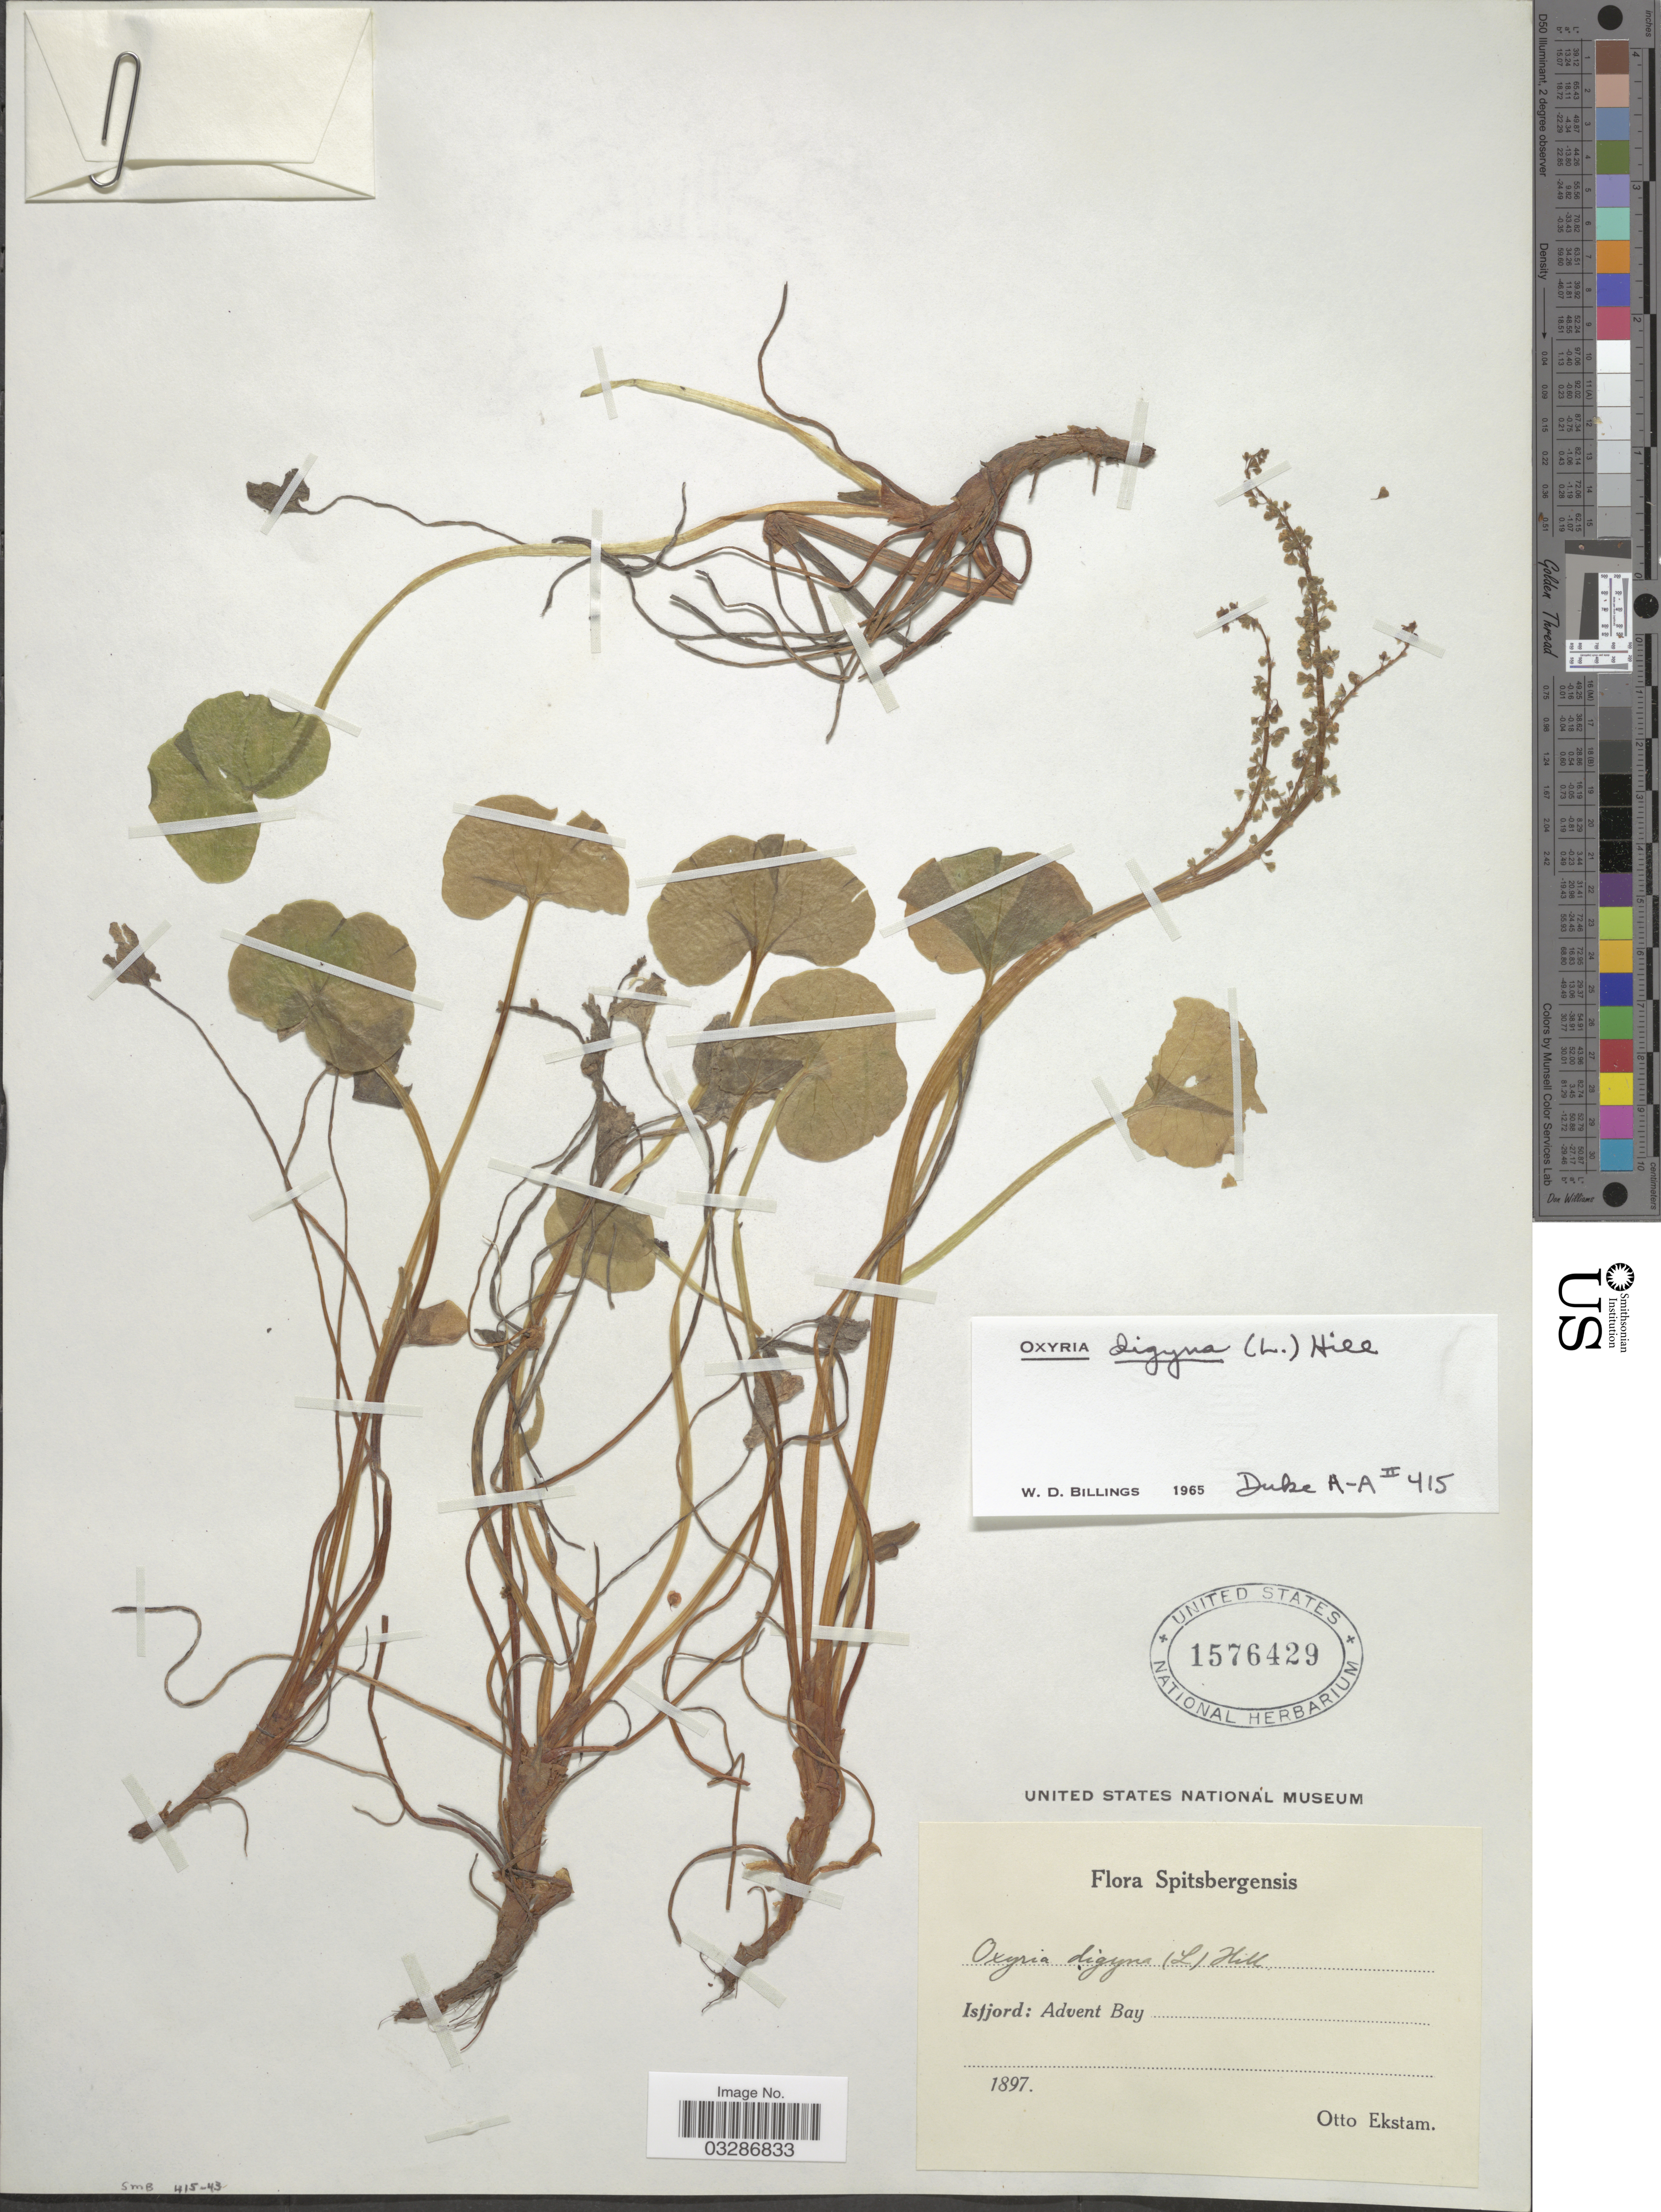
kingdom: Plantae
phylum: Tracheophyta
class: Magnoliopsida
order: Caryophyllales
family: Polygonaceae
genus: Oxyria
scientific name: Oxyria digyna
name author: (L.) Hill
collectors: O. Ekstam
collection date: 1897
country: Norway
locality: Spitsbergensis. Isfjord: Advent Bay.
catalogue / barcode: US 1576429